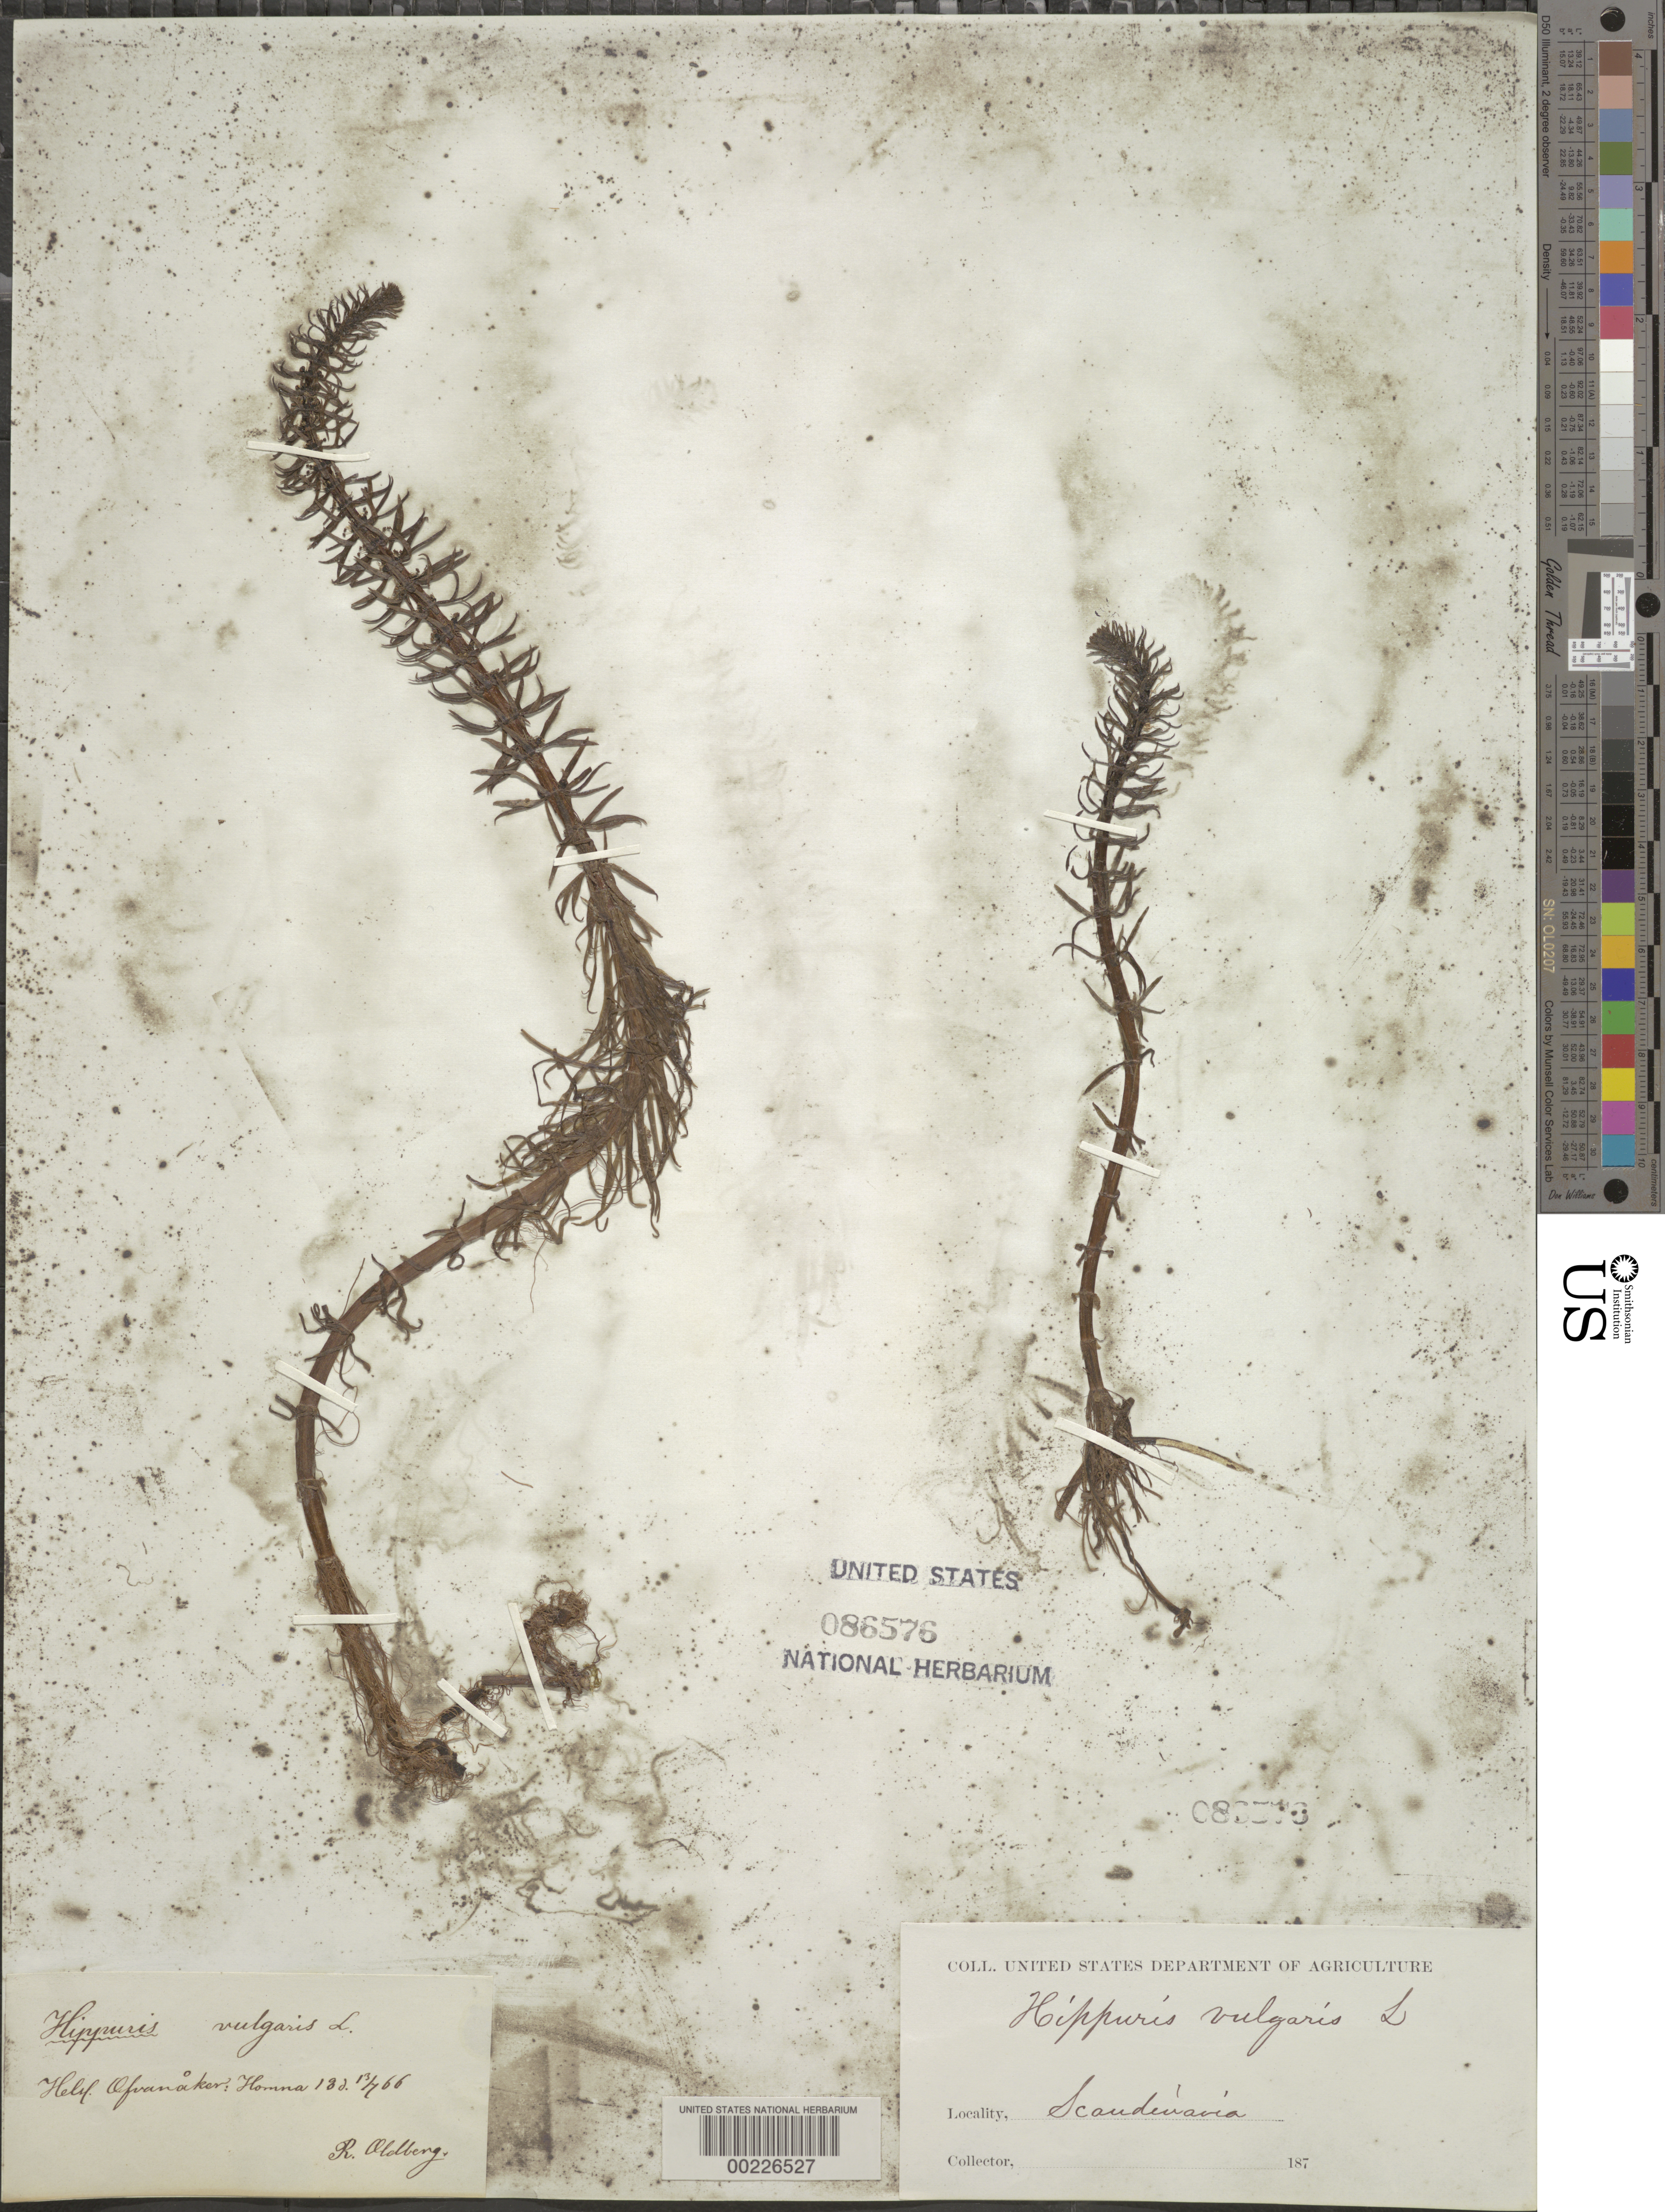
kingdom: Plantae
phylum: Tracheophyta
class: Magnoliopsida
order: Lamiales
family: Plantaginaceae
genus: Hippuris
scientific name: Hippuris vulgaris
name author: L.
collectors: R. Oldberg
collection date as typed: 13 Jul 1866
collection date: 1866-07-13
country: Denmark / Norway / Sweden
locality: Homma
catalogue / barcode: US 86576